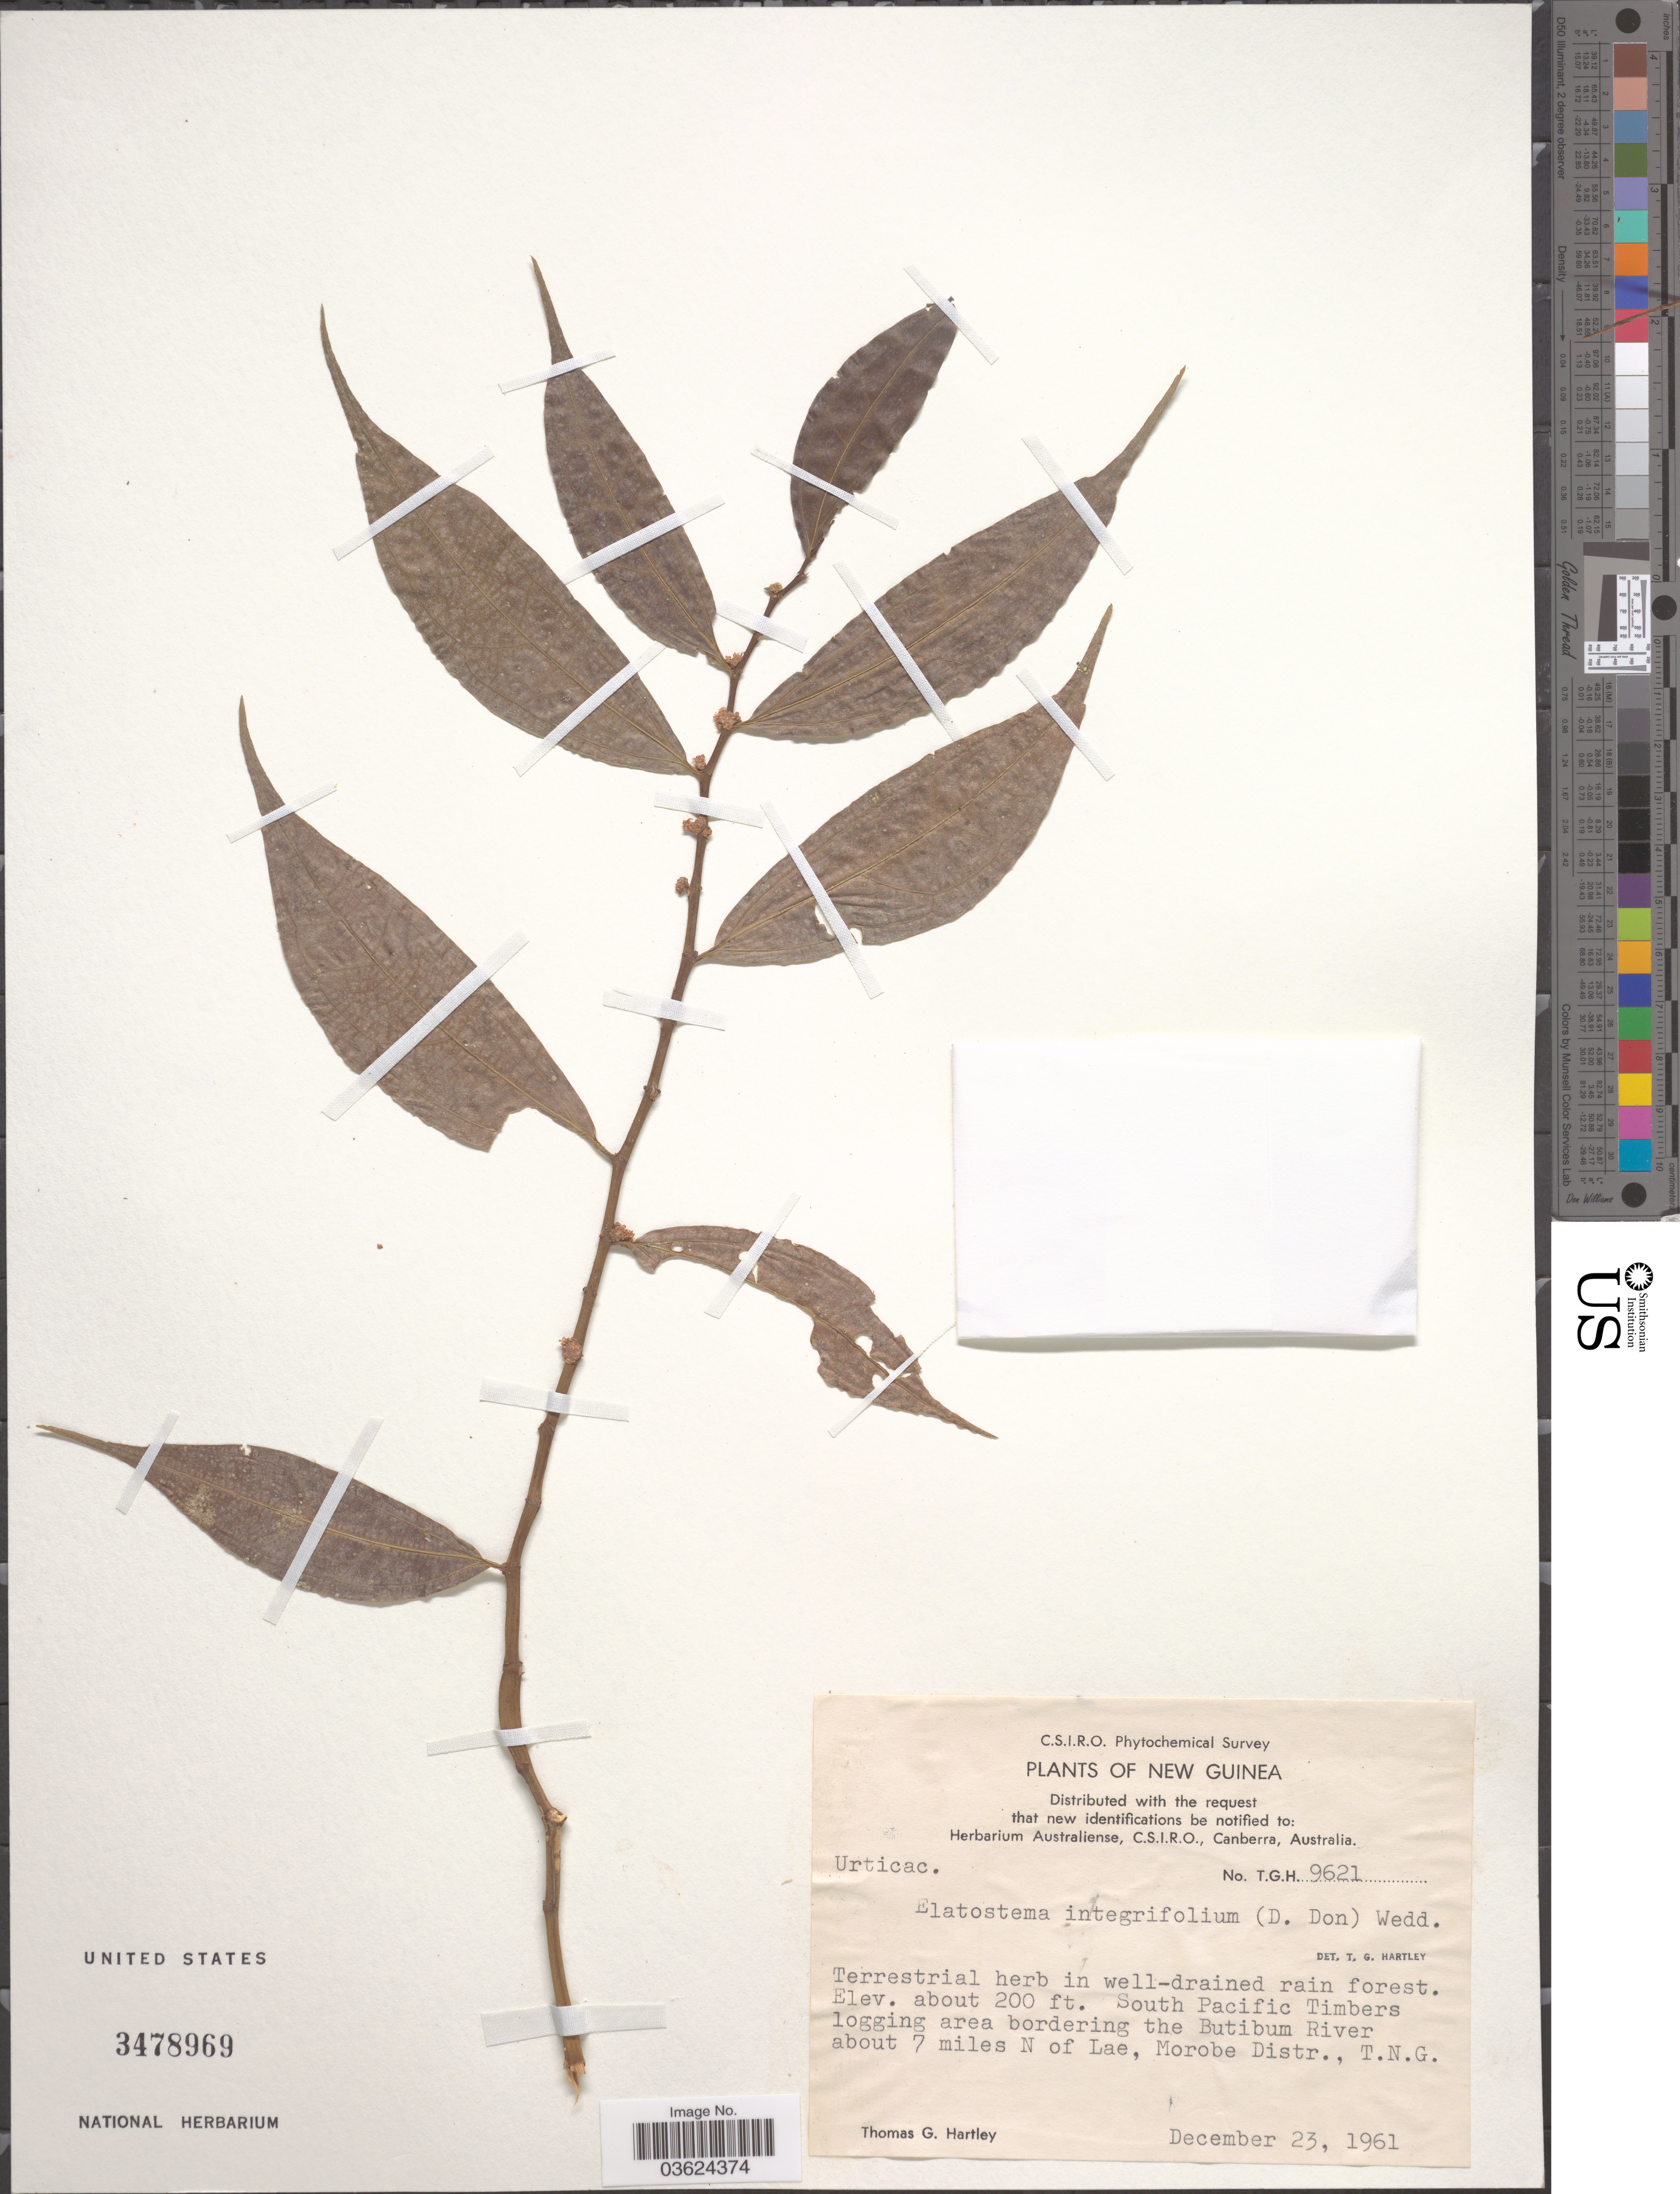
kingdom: Plantae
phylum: Tracheophyta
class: Magnoliopsida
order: Rosales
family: Urticaceae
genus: Elatostema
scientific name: Elatostema integrifolium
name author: (D. Don) Wedd.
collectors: T. G. Hartley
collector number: T.G.H. 9621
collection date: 1961-12-23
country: Papua New Guinea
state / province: Morobe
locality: New Guinea. South Pacific Timbers logging area bordering the Butibum River about 7 miles N of Lae, Morobe Distr., T.N.G.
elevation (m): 61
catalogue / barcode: US 3478969